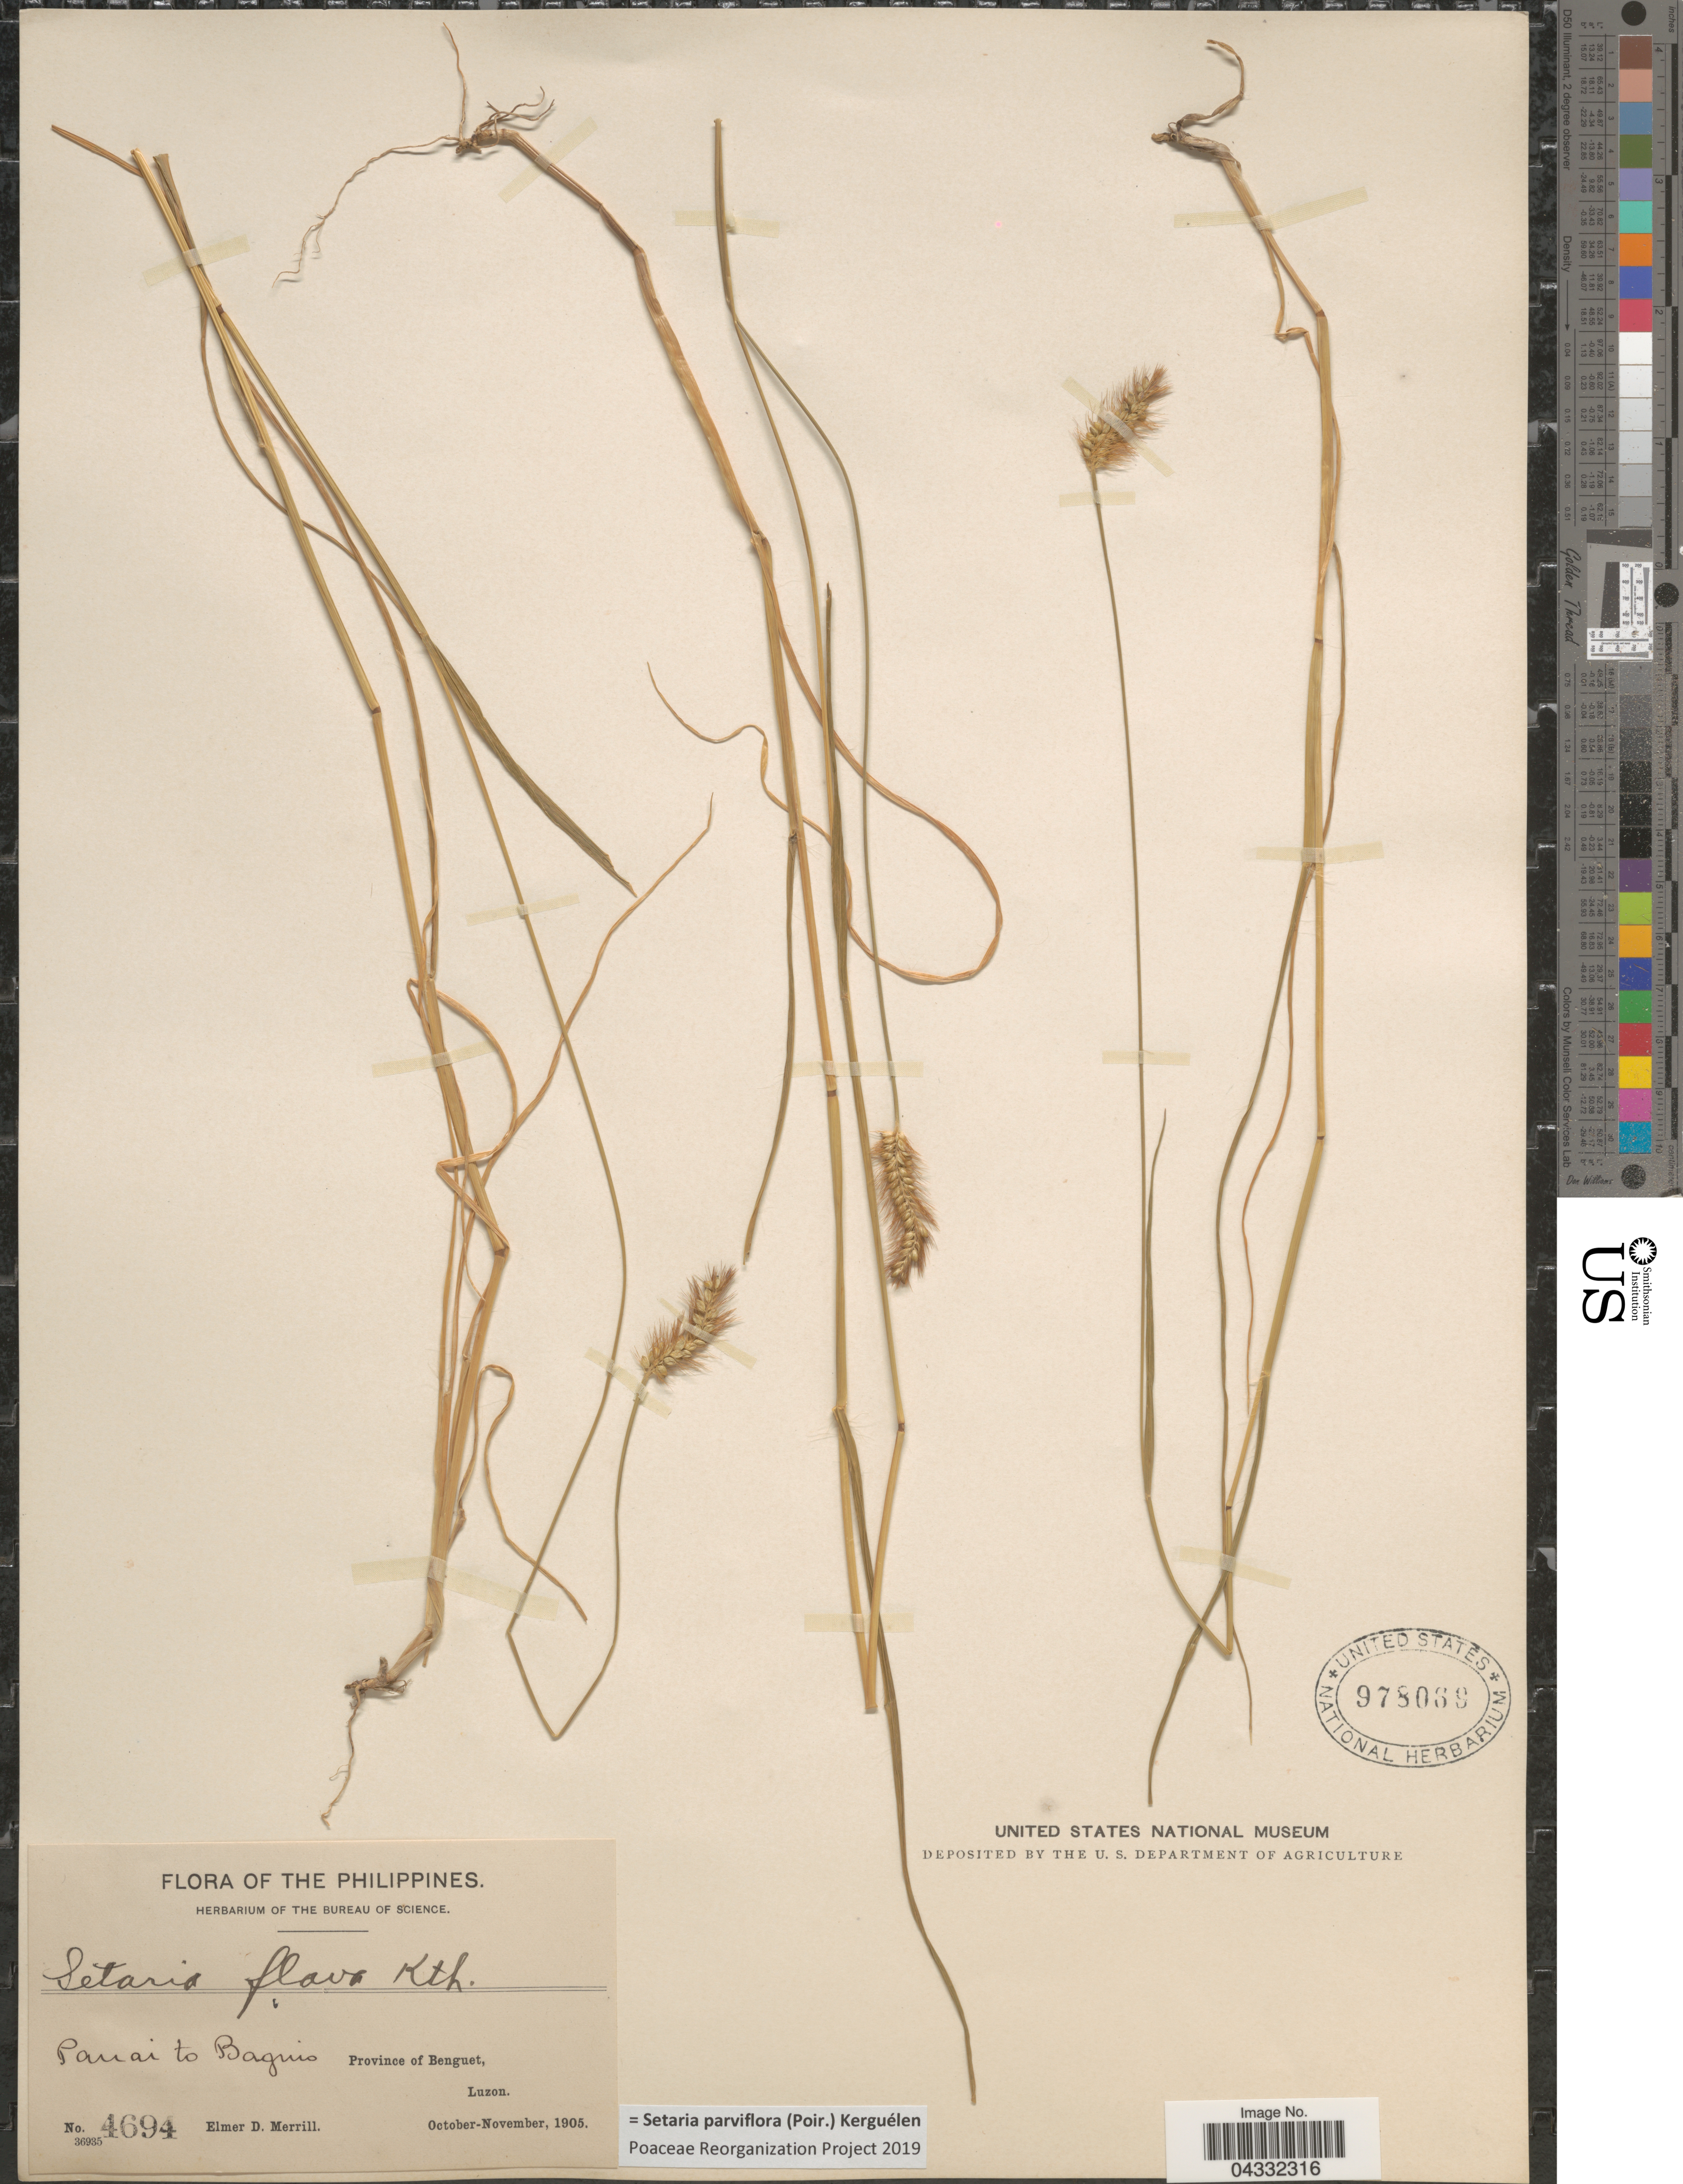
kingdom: Plantae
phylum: Tracheophyta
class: Liliopsida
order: Poales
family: Poaceae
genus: Setaria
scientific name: Setaria parviflora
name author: (Poir.) Kerguélen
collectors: E. D. Merrill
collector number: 4694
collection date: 1905-10/1905-11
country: Philippines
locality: Panai to Baguio. Province of Benguet, Luzon.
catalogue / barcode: US 978069